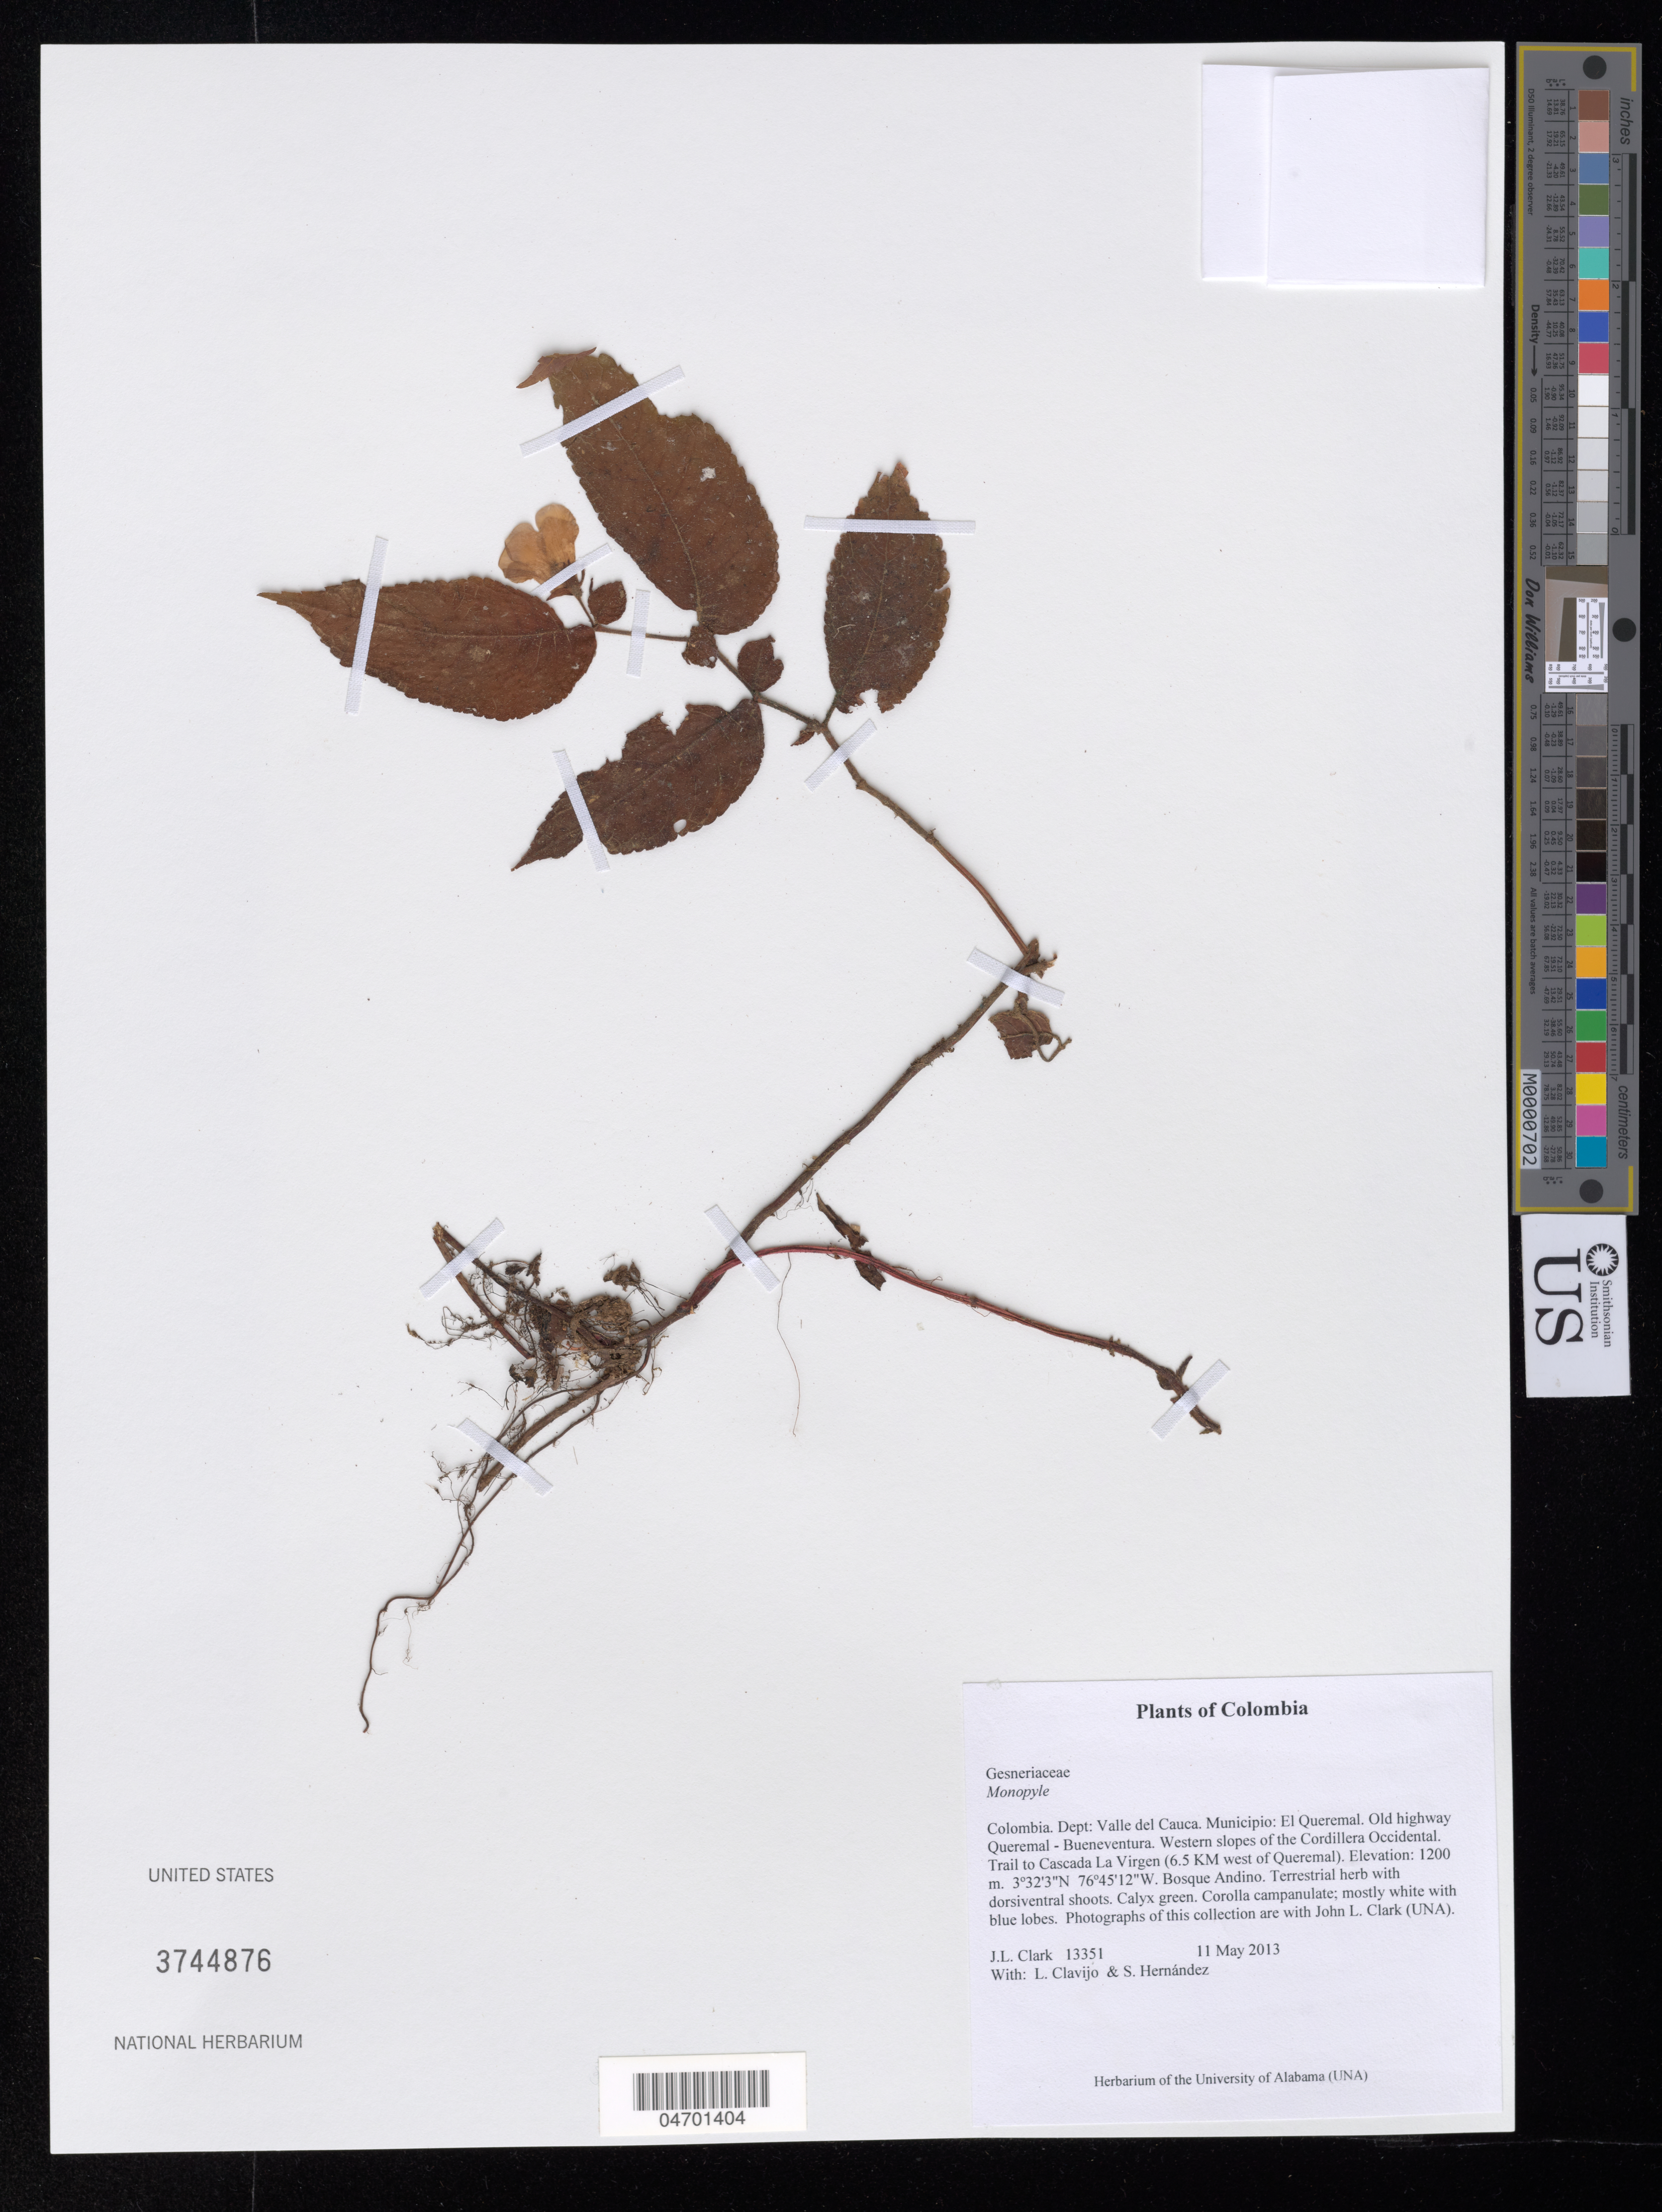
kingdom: Plantae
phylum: Tracheophyta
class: Magnoliopsida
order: Lamiales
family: Gesneriaceae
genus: Monopyle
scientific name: Monopyle sp.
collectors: J. L. Clark, L. Clavijo & S. Hernández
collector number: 13351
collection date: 2013-05-11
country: Colombia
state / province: Valle del Cauca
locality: Dept: Valle del Cauca. Municipio: El Queremal. Old highway Queremal - Bueneventura. Western slopes of the Cordillera Occidental. Trail to Cascada La Virgen (6.5 KM west of Queremal).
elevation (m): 1200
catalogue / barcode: US 3744876